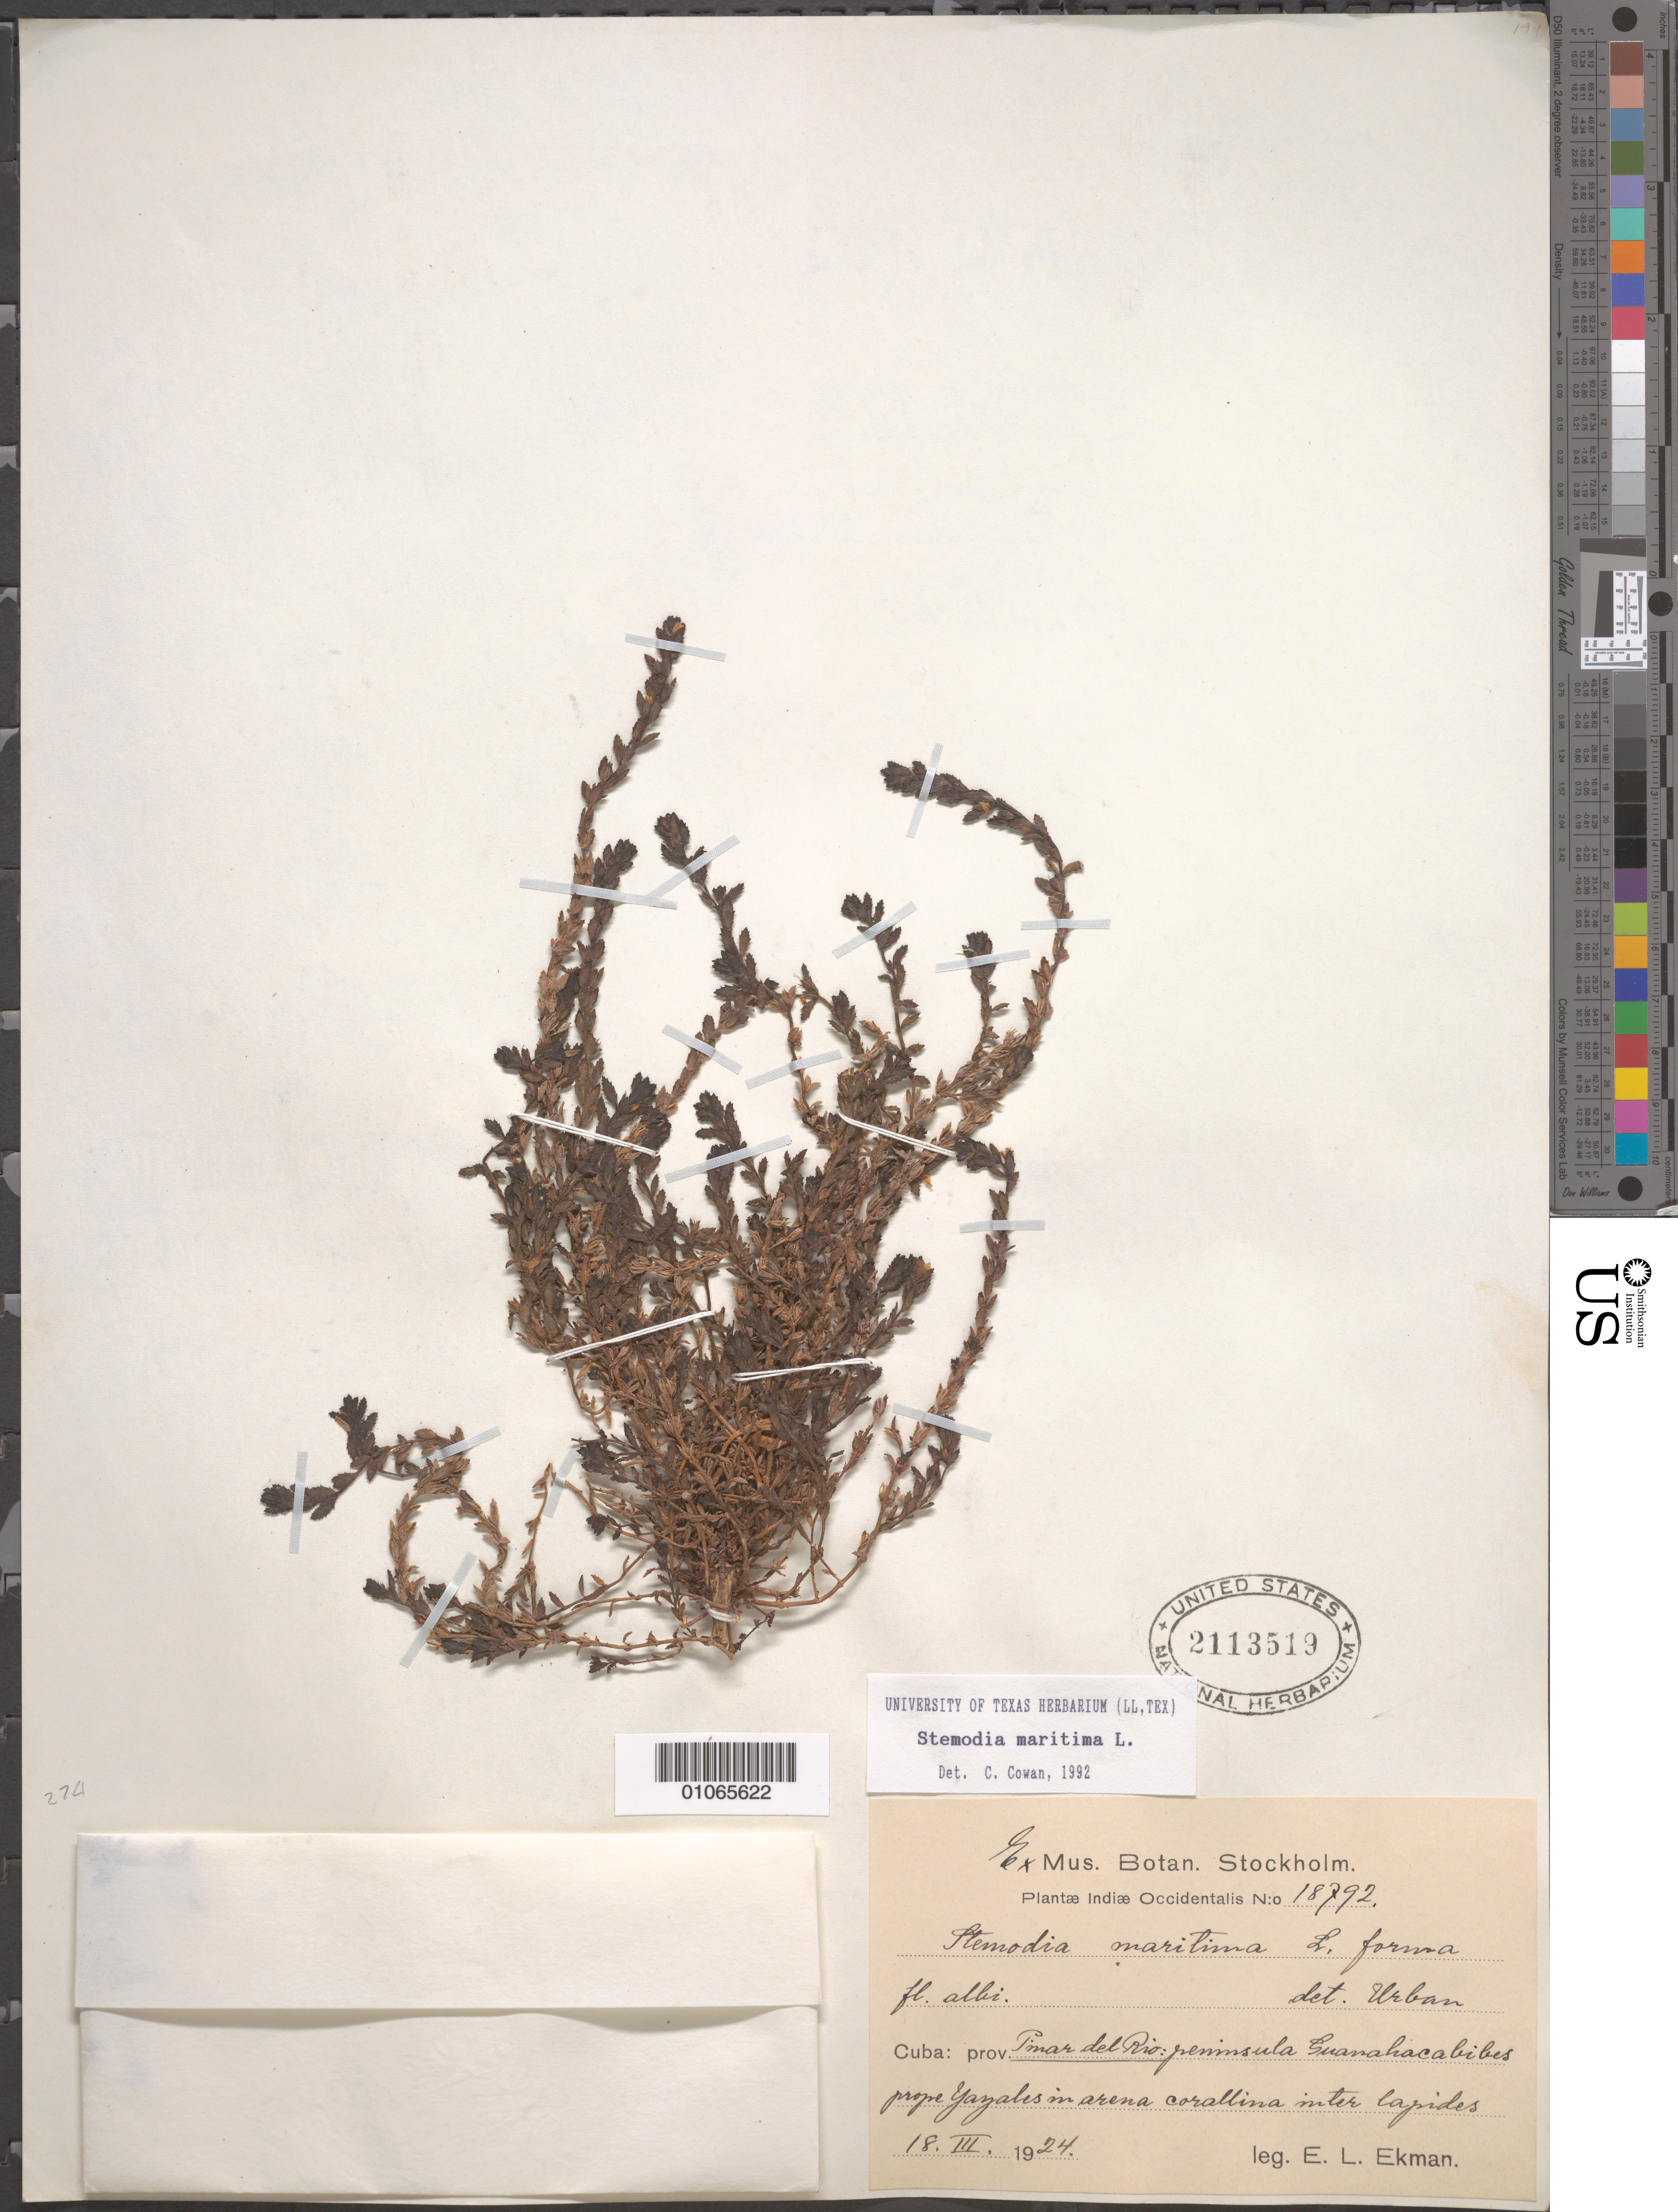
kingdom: Plantae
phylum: Tracheophyta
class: Magnoliopsida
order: Lamiales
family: Plantaginaceae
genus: Stemodia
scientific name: Stemodia maritima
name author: L.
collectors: E. L. Ekman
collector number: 18792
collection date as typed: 18 Mar 1924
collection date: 1924-03-18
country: Cuba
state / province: Pinar del Rio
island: Cuba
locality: Peninsula Guanahacabibes prope Yazales in arena corallina inter lapides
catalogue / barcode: US 2113519